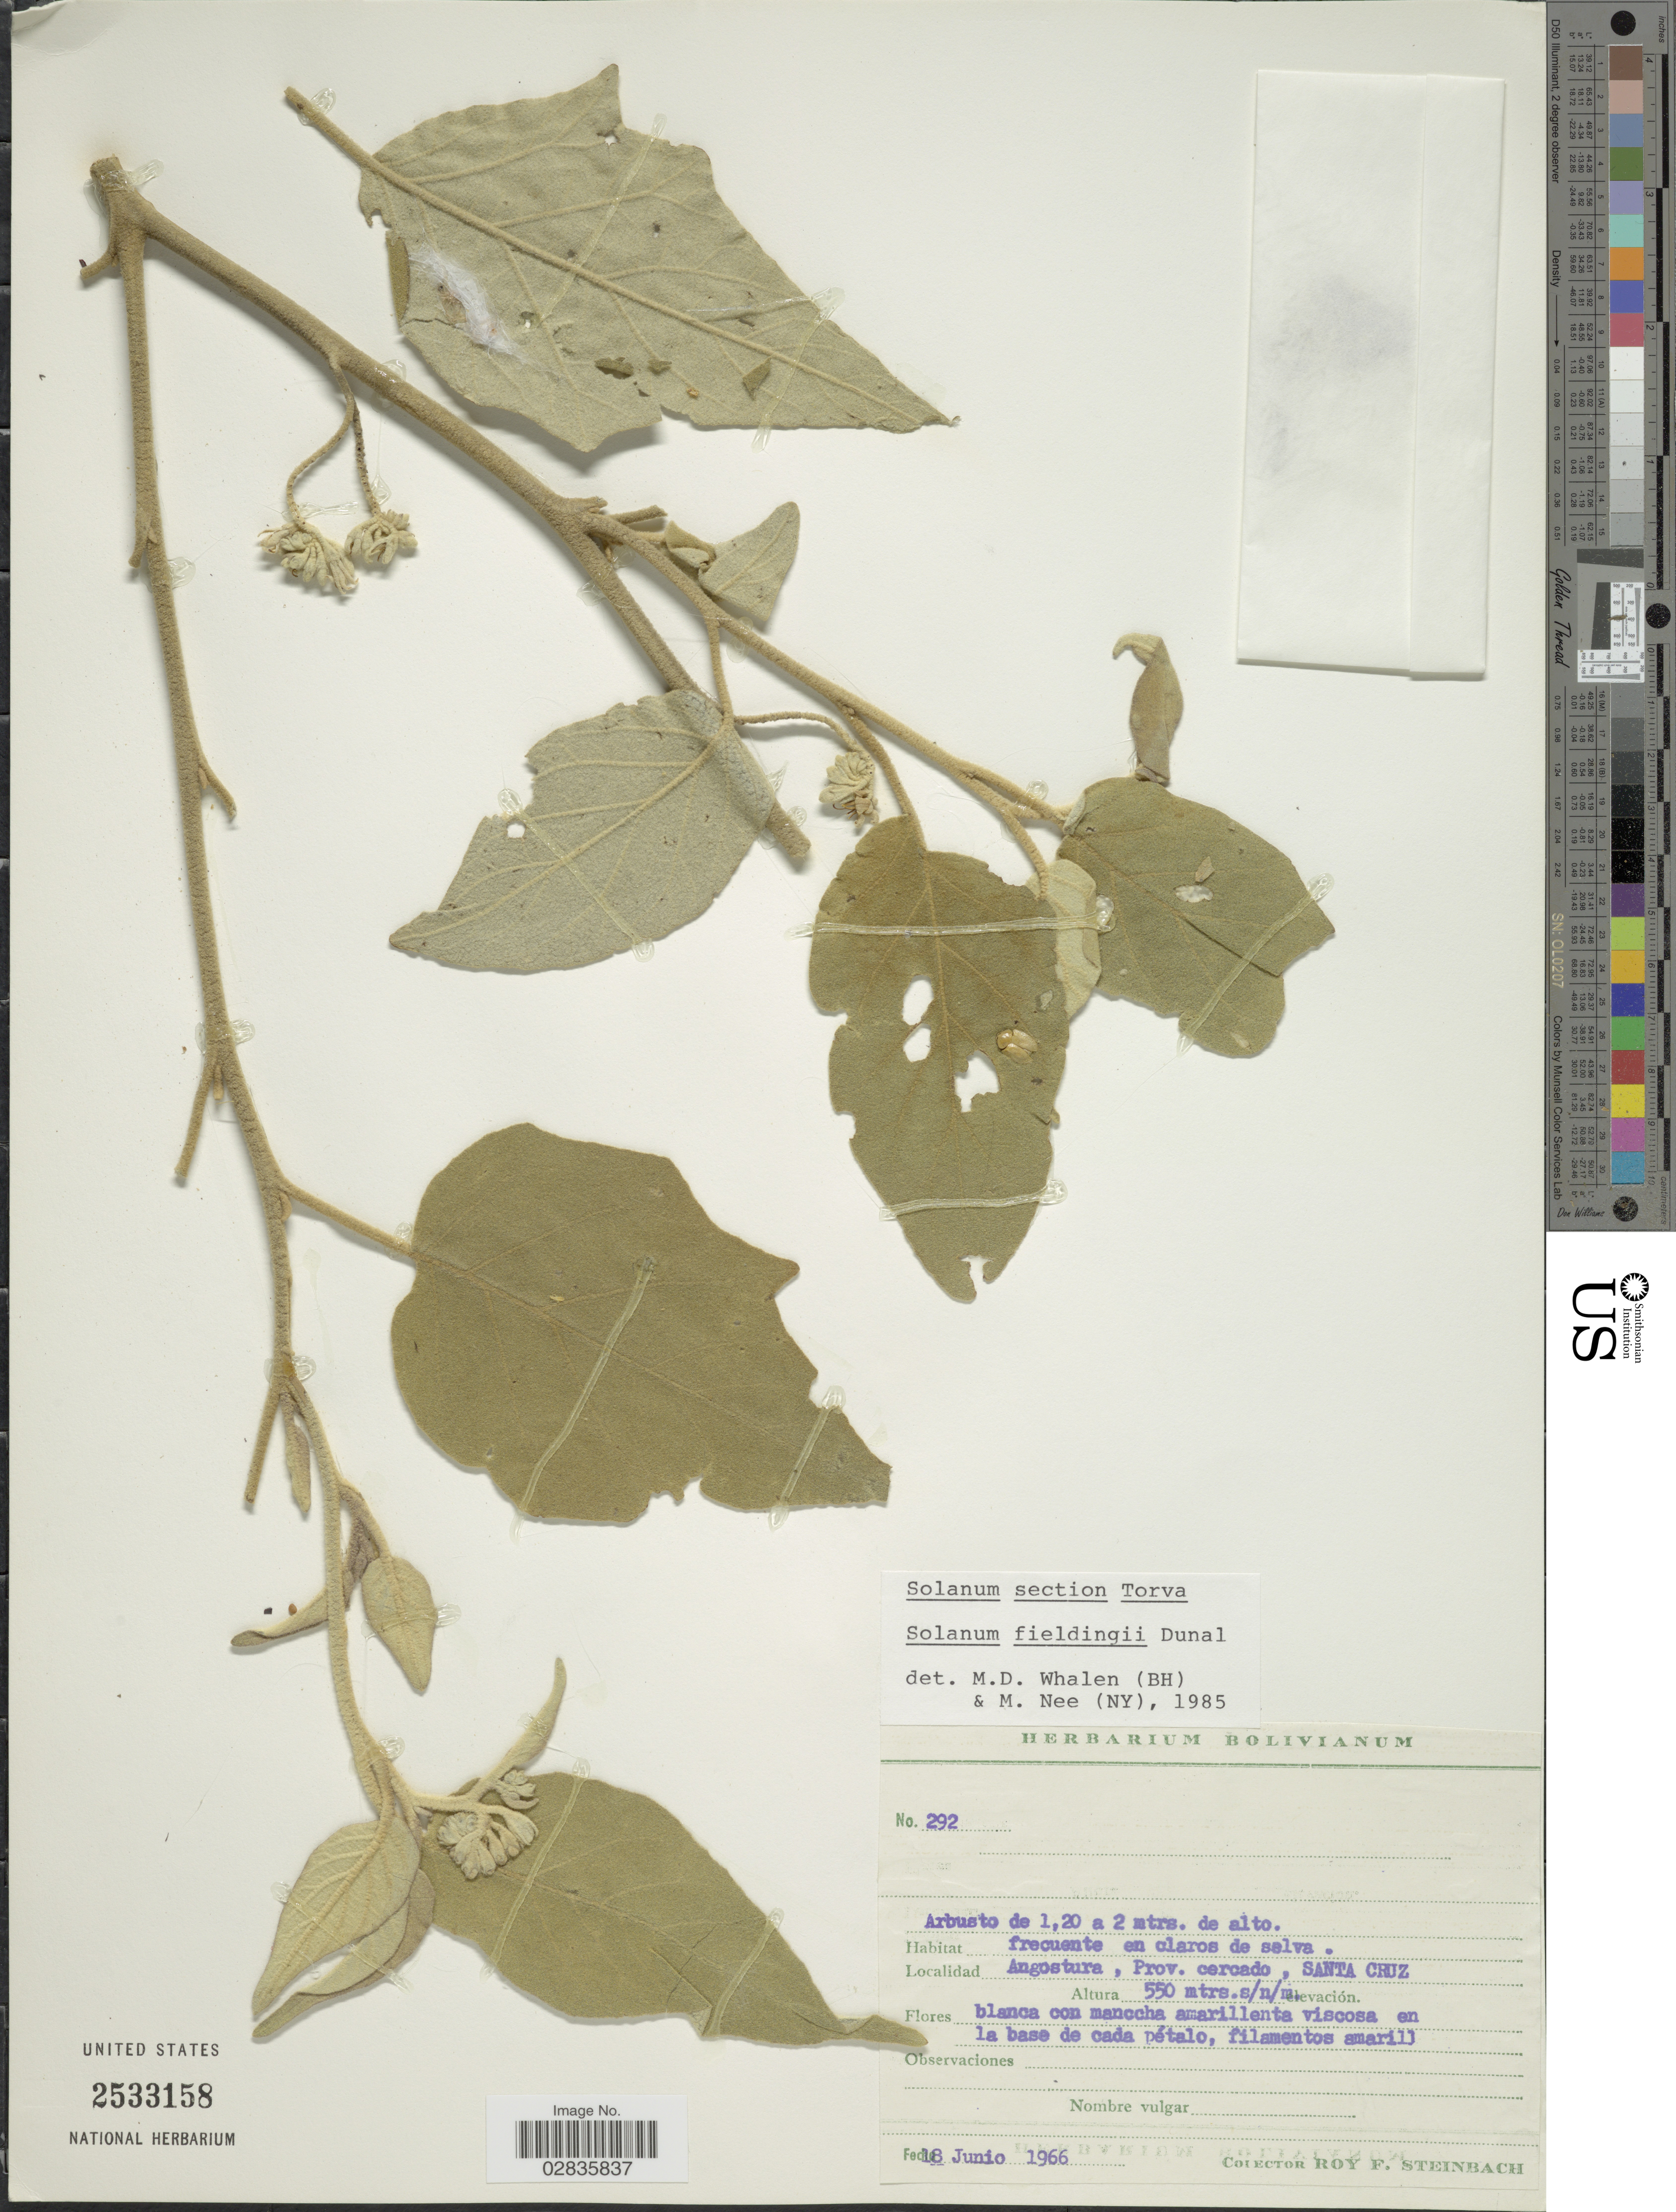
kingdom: Plantae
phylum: Tracheophyta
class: Magnoliopsida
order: Solanales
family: Solanaceae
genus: Solanum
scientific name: Solanum fieldingii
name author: Moric. ex Dunal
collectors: R. F. Steinbach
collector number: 292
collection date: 1966-06-18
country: Bolivia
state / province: Santa Cruz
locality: Angostura, Prov. cercado.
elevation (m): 550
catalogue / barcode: US 2533158